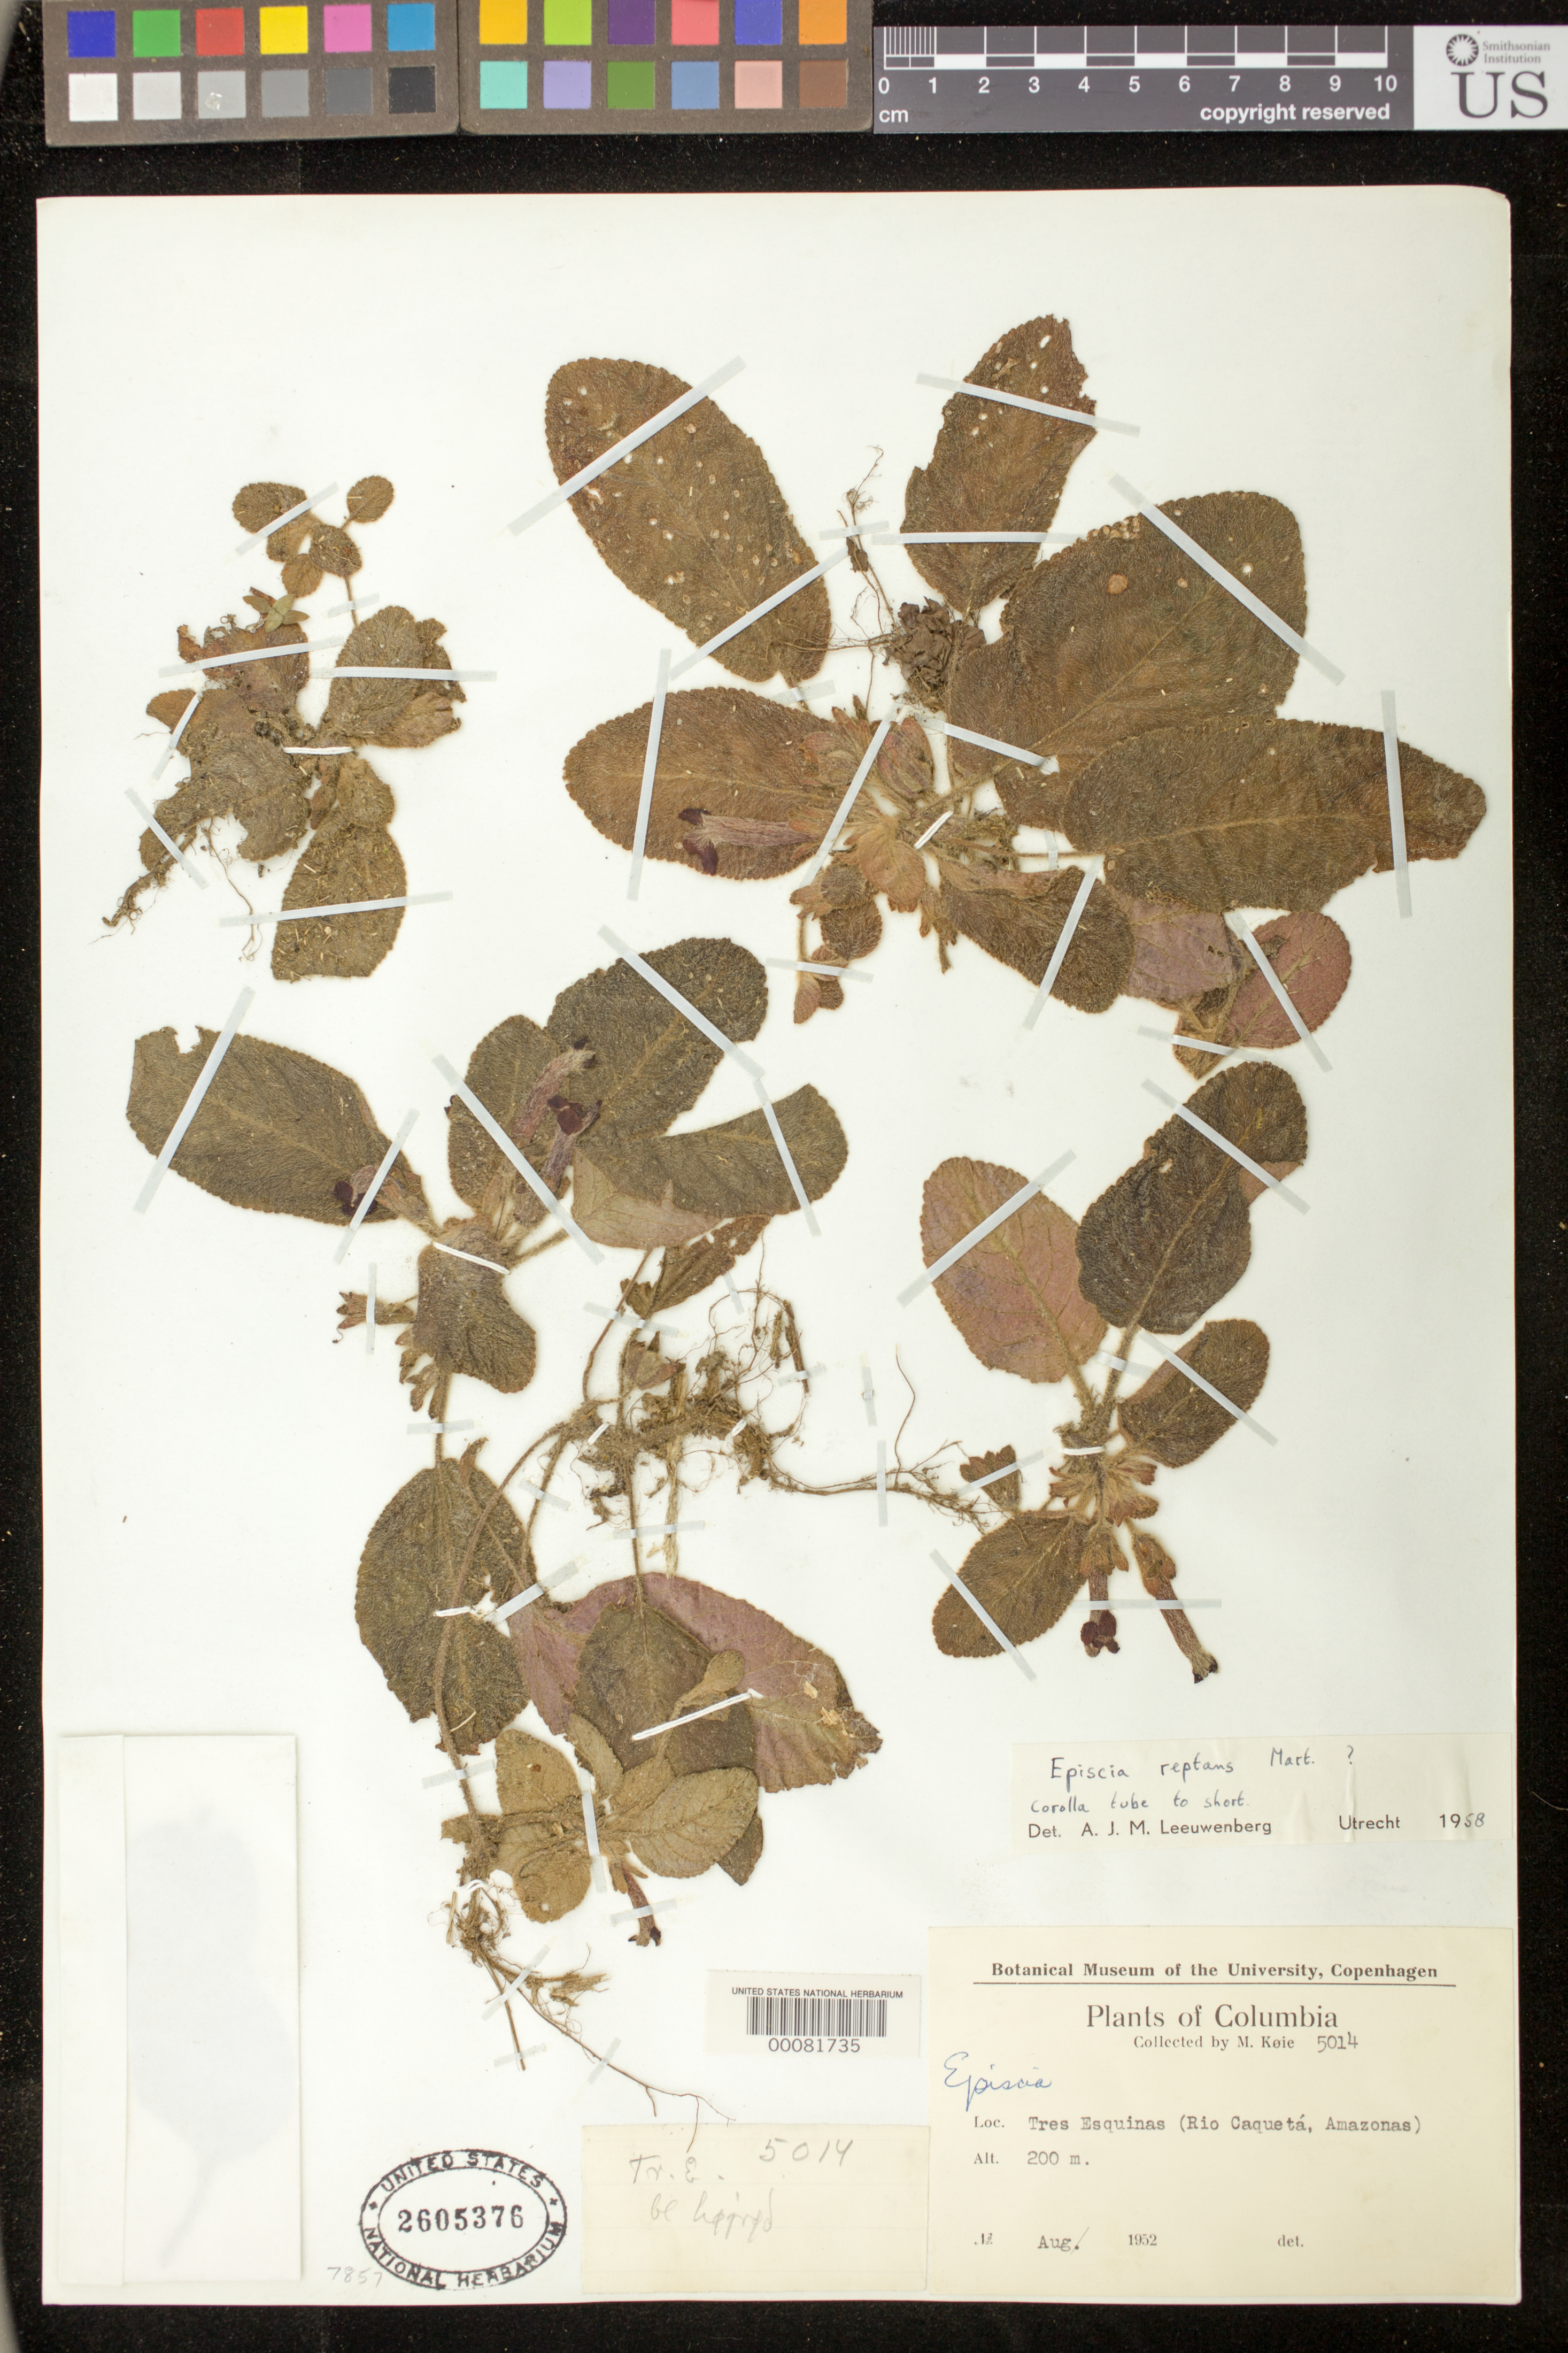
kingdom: Plantae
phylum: Tracheophyta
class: Magnoliopsida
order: Lamiales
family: Gesneriaceae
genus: Episcia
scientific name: Episcia reptans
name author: Mart.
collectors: M. Köie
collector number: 5014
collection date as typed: Aug 1952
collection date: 1952-08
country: Colombia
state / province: Amazônas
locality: Tres Esquinas (Rio Caqueta)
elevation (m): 200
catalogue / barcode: US 2605376